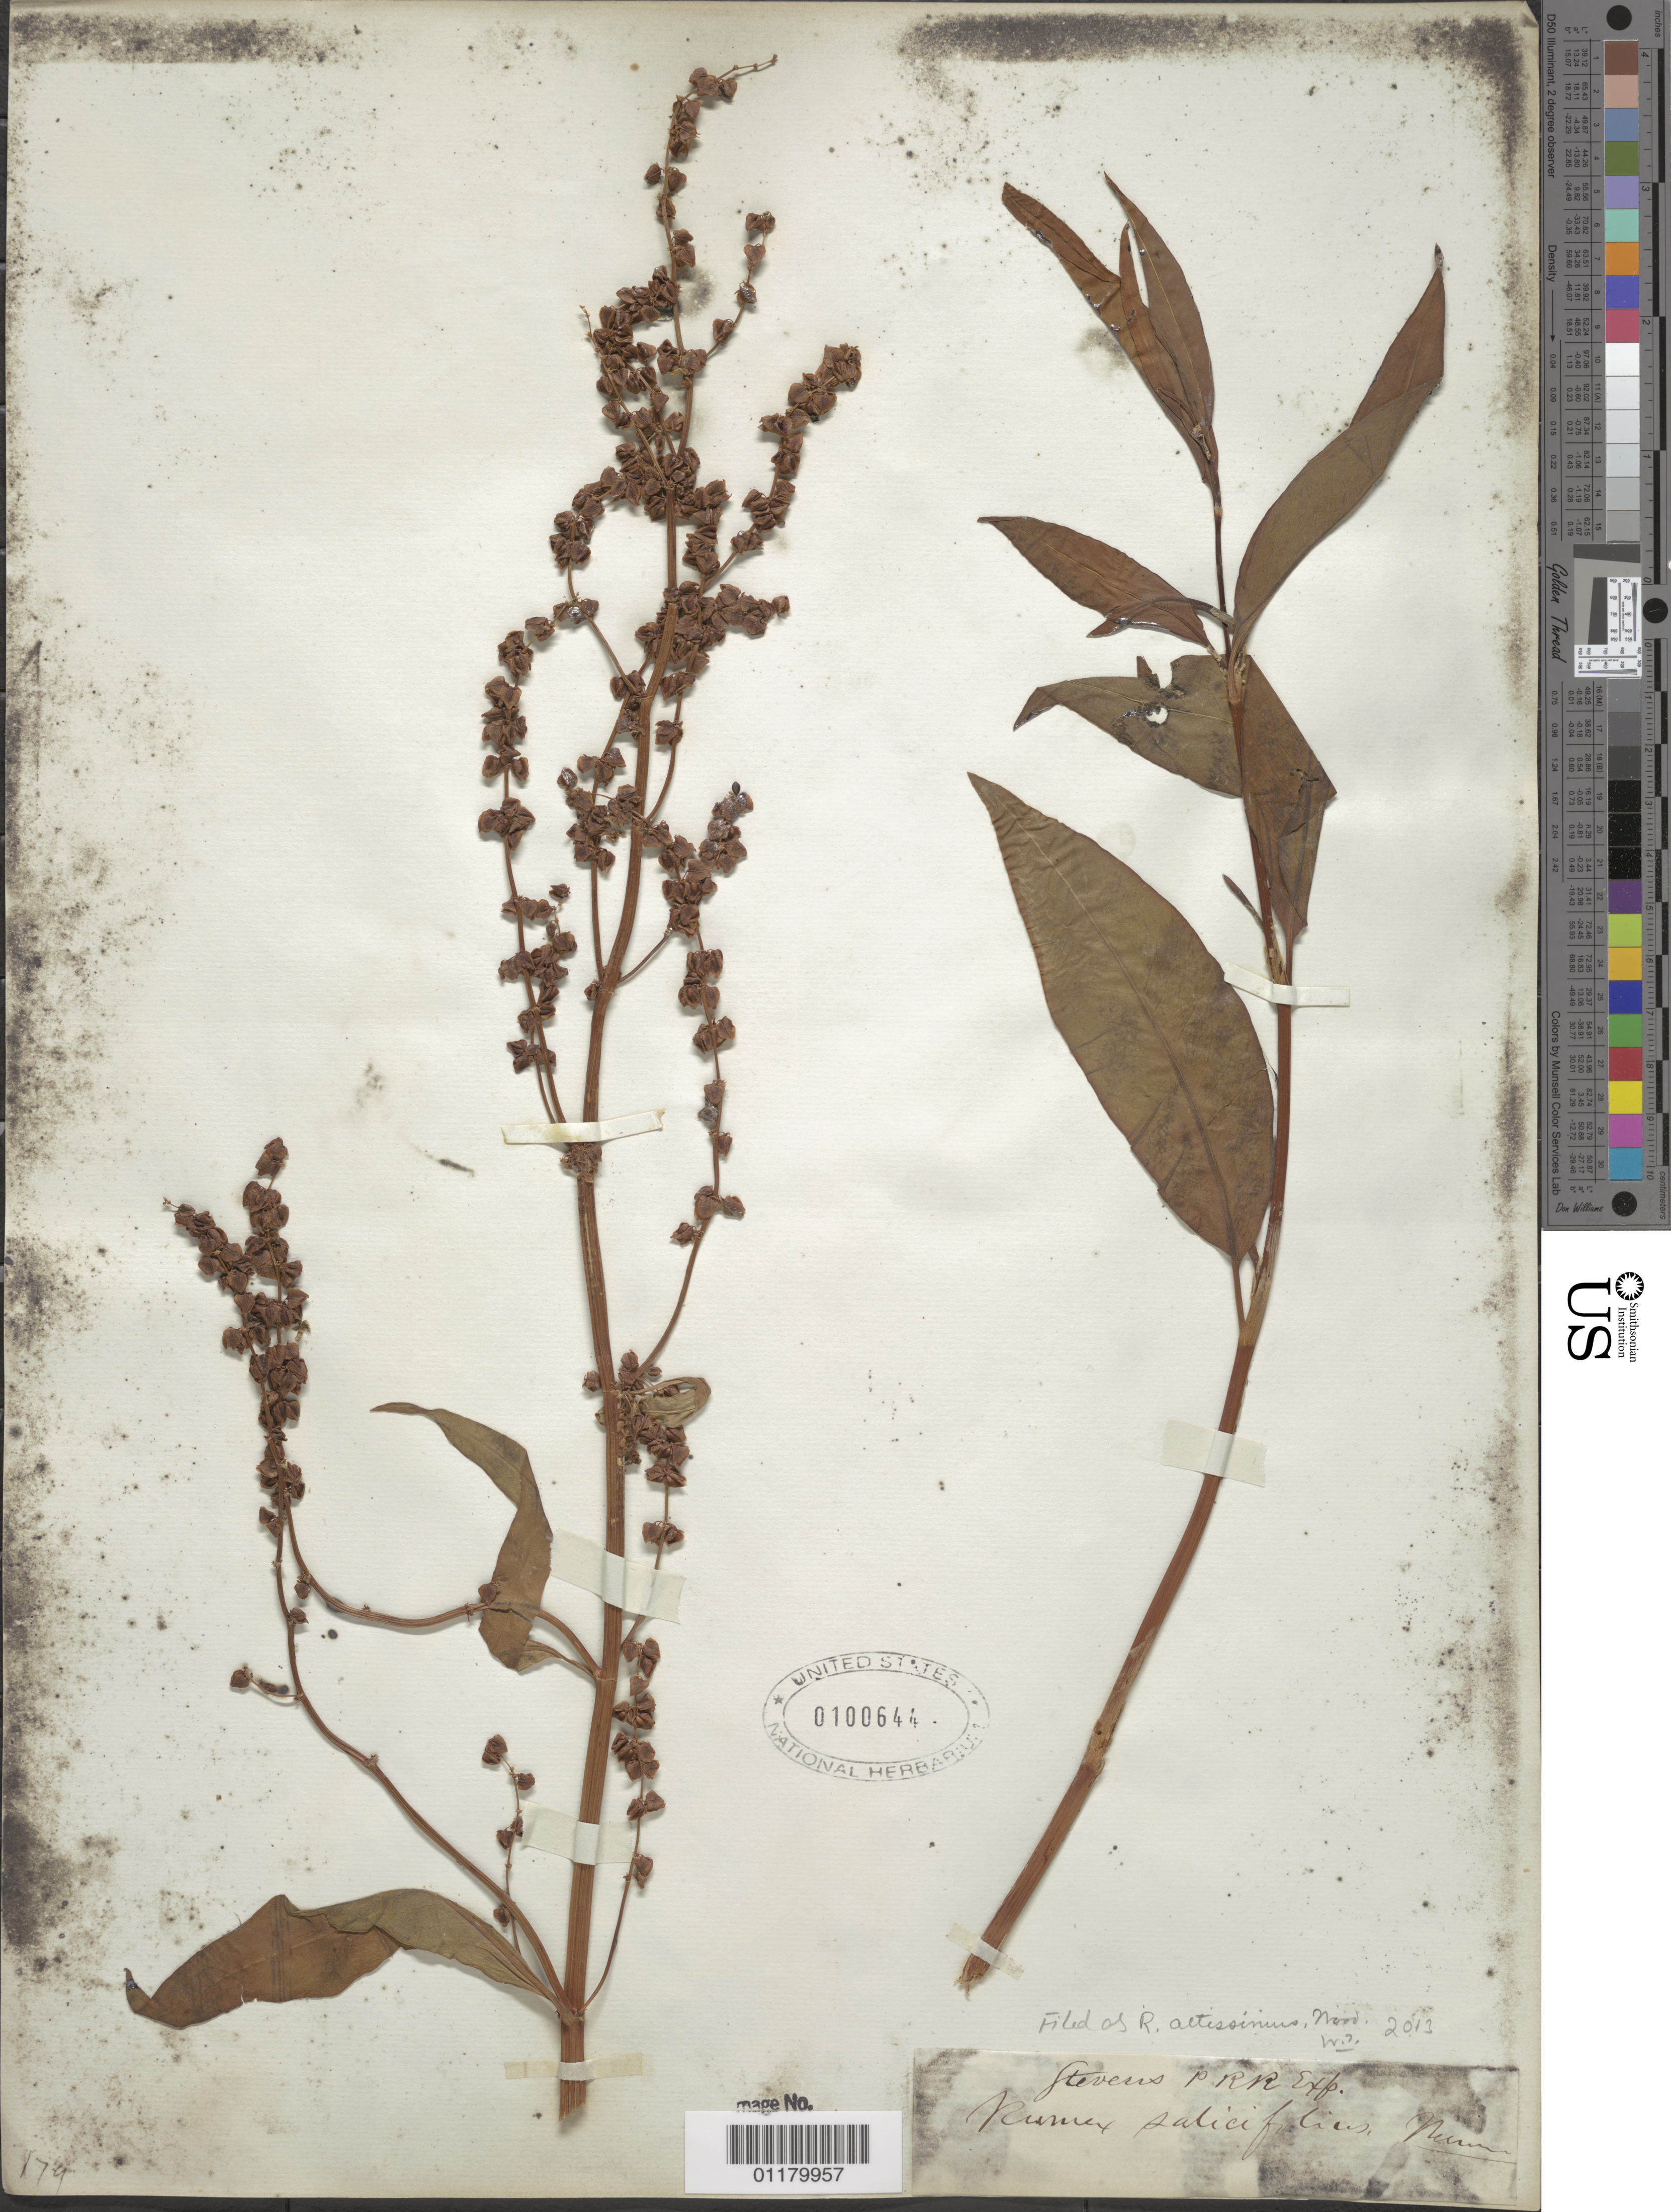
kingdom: Plantae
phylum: Tracheophyta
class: Magnoliopsida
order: Caryophyllales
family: Polygonaceae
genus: Rumex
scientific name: Rumex altissimus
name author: Alph. Wood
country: Canada / United States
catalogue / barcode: US 100644